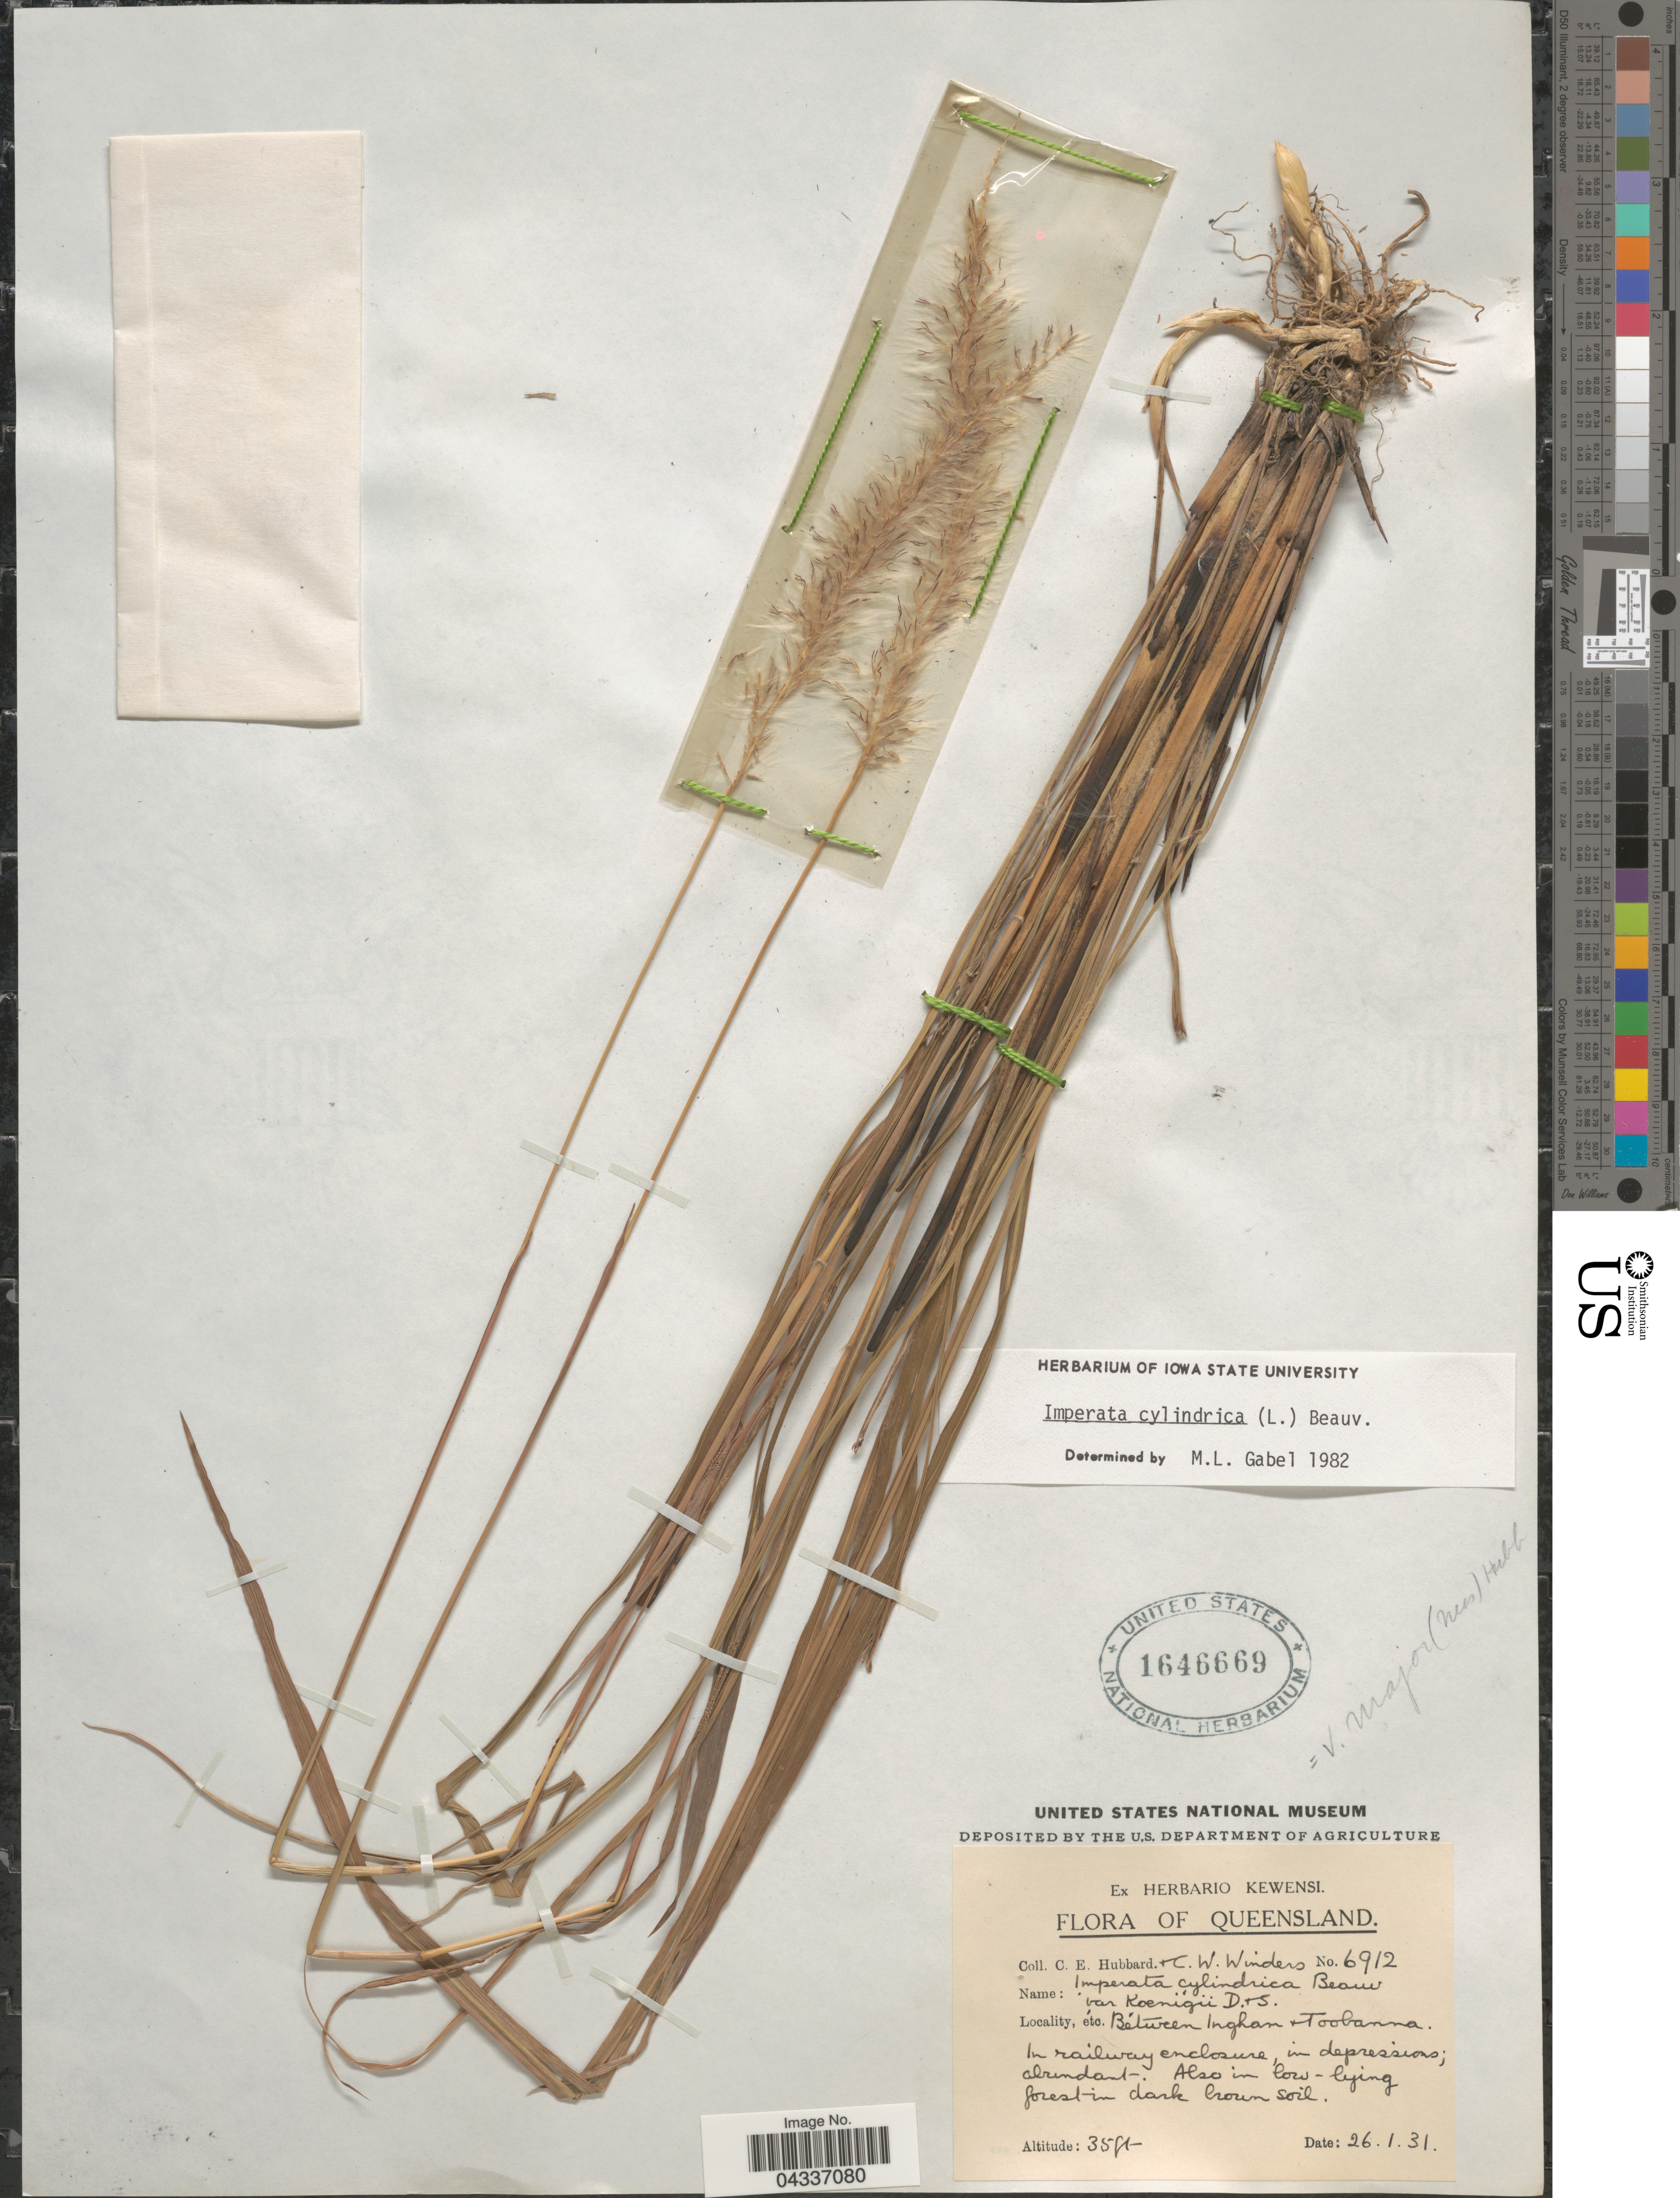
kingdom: Plantae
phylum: Tracheophyta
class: Liliopsida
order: Poales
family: Poaceae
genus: Imperata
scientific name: Imperata cylindrica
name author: (L.) P. Beauv.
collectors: C. E. Hubbard & C. Winders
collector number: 6912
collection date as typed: Transcribed d/m/y: 26/1/31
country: Australia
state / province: Queensland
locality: Between Ingham & Toobanna.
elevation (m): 11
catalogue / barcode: US 1646669